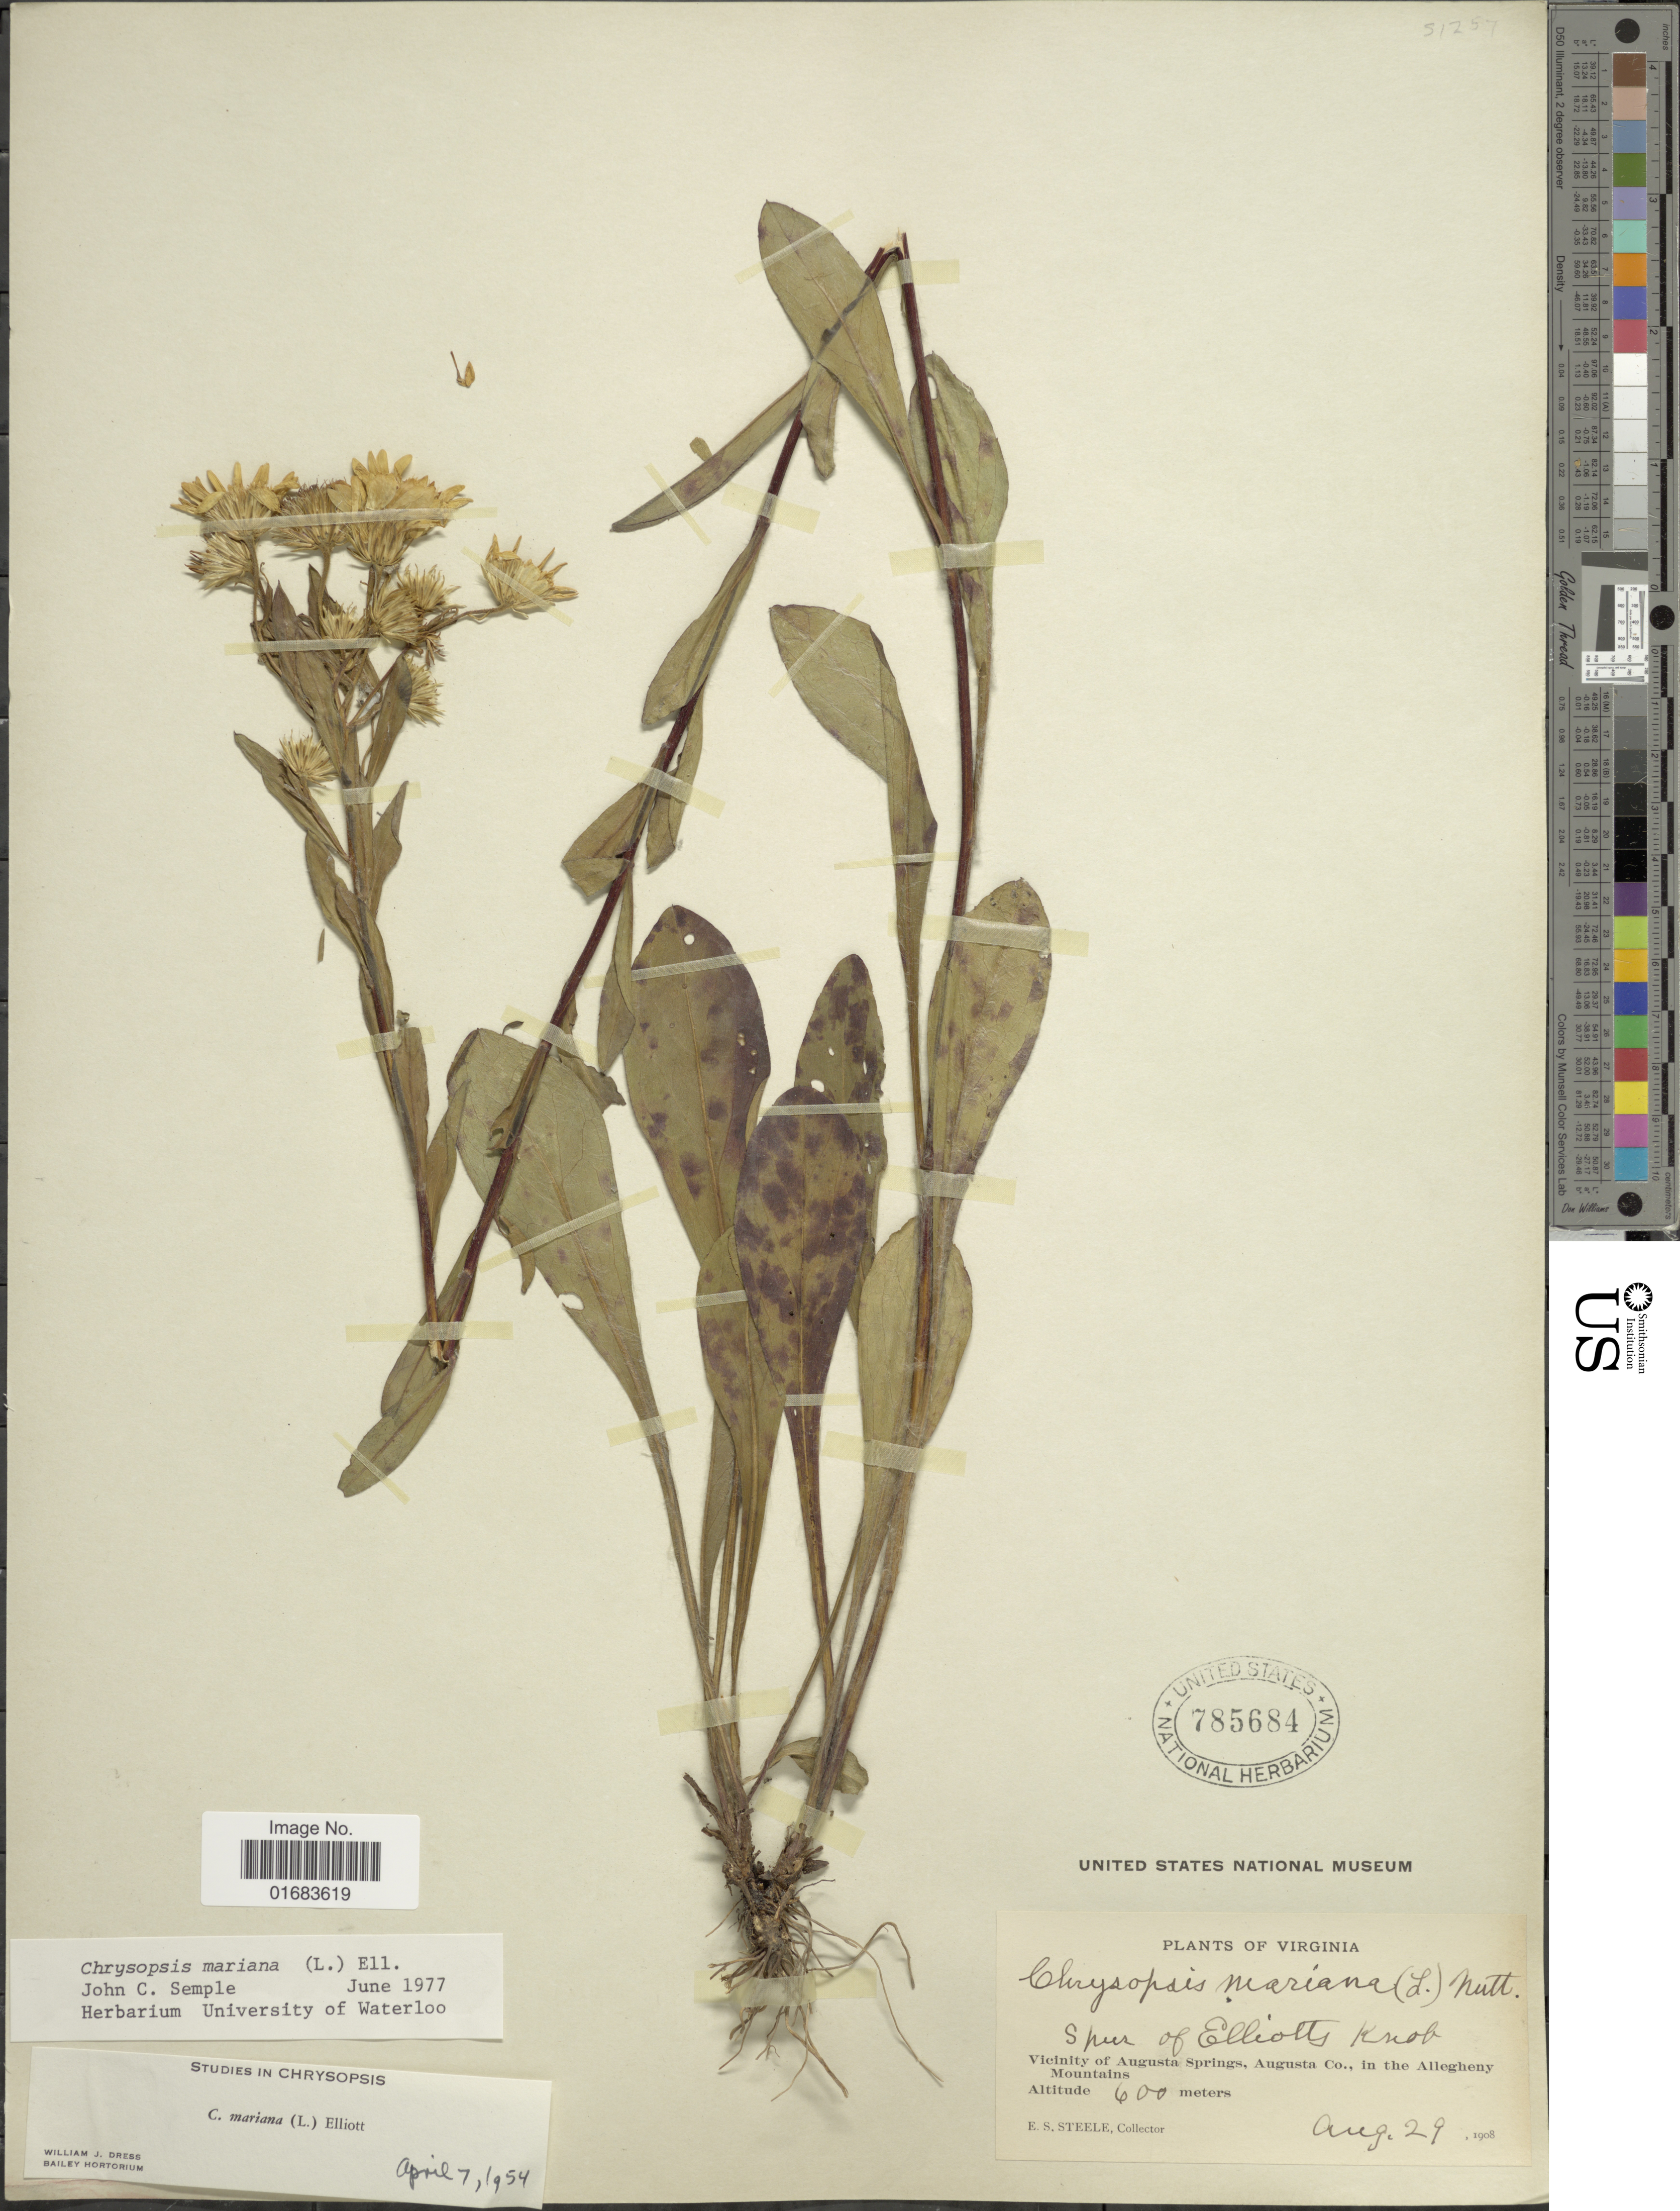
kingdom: Plantae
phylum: Tracheophyta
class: Magnoliopsida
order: Asterales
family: Asteraceae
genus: Chrysopsis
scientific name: Chrysopsis mariana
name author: (L.) Elliott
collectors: E. Steele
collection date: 1908-08-29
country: United States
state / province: Virginia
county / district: Augusta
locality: Vicinity of Augusta Springs, Augusta Co, . in the Allegheny Mountains.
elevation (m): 600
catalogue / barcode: US 785684